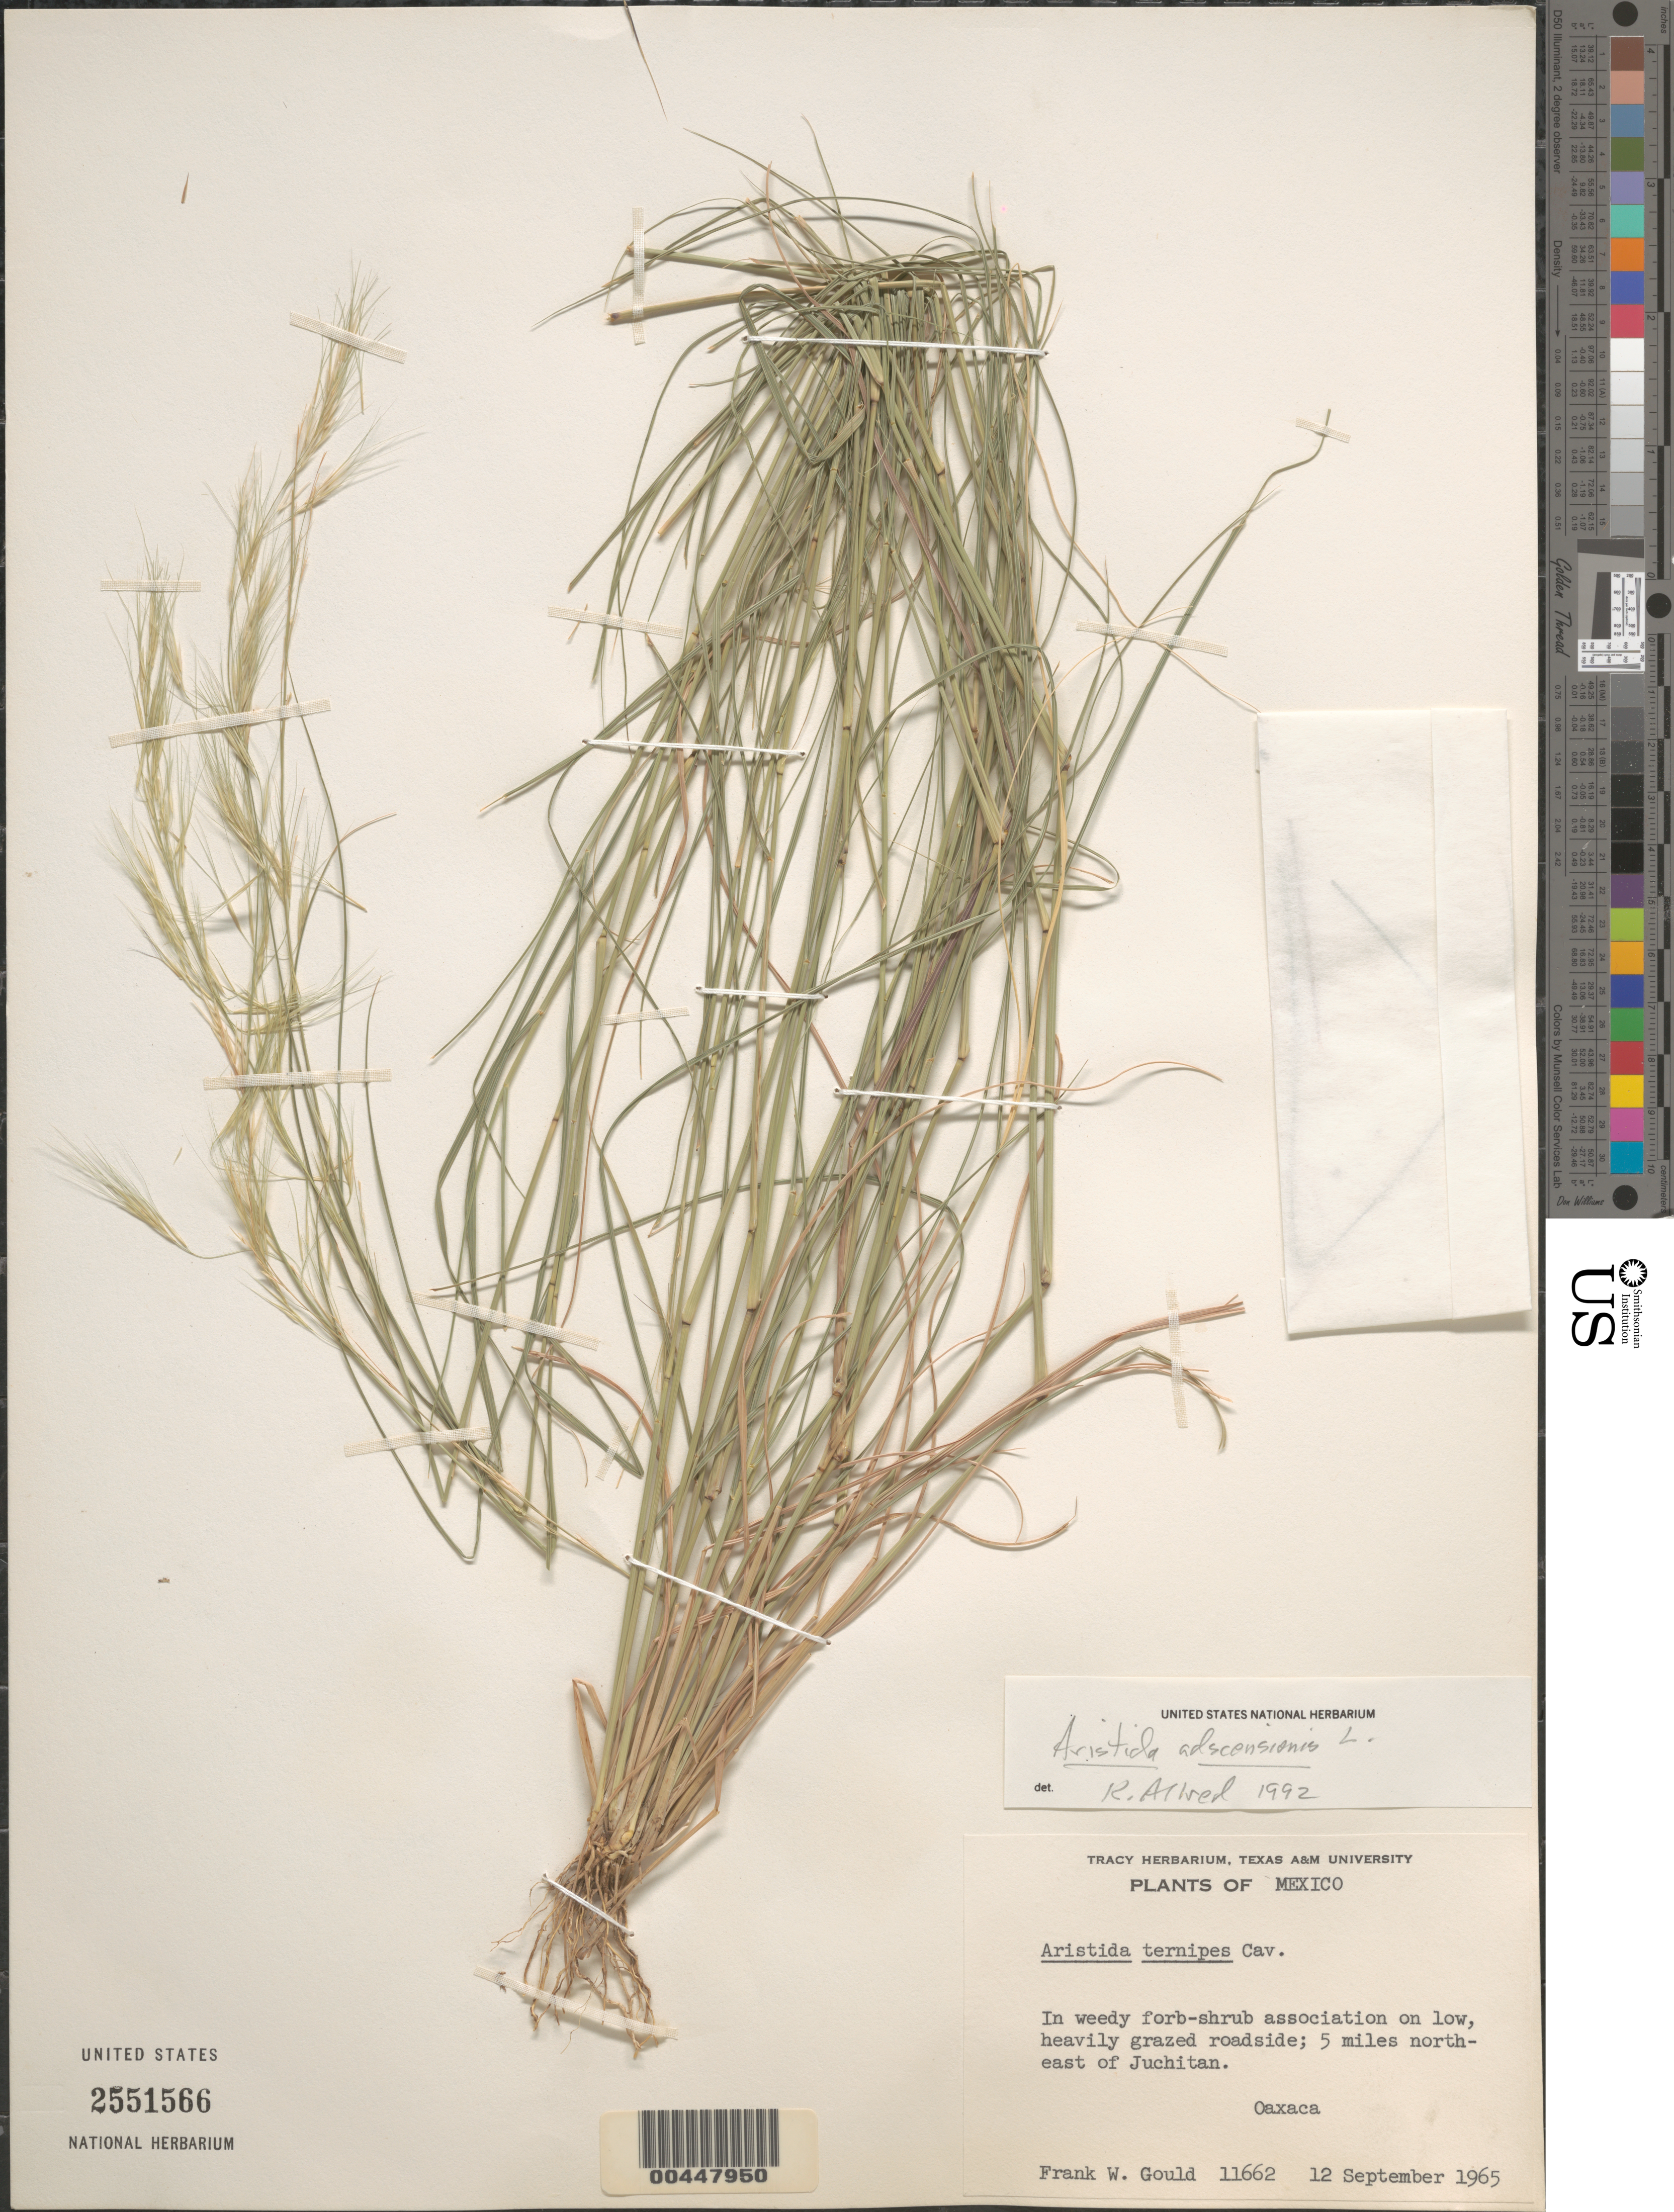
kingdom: Plantae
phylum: Tracheophyta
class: Liliopsida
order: Poales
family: Poaceae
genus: Aristida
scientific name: Aristida adscensionis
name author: L.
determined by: Allred, R.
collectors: F. W. Gould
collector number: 11662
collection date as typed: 12 Sep 1965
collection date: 1965-09-12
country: Mexico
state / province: Oaxaca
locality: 5 miles NE of Juchitan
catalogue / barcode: US 2551566